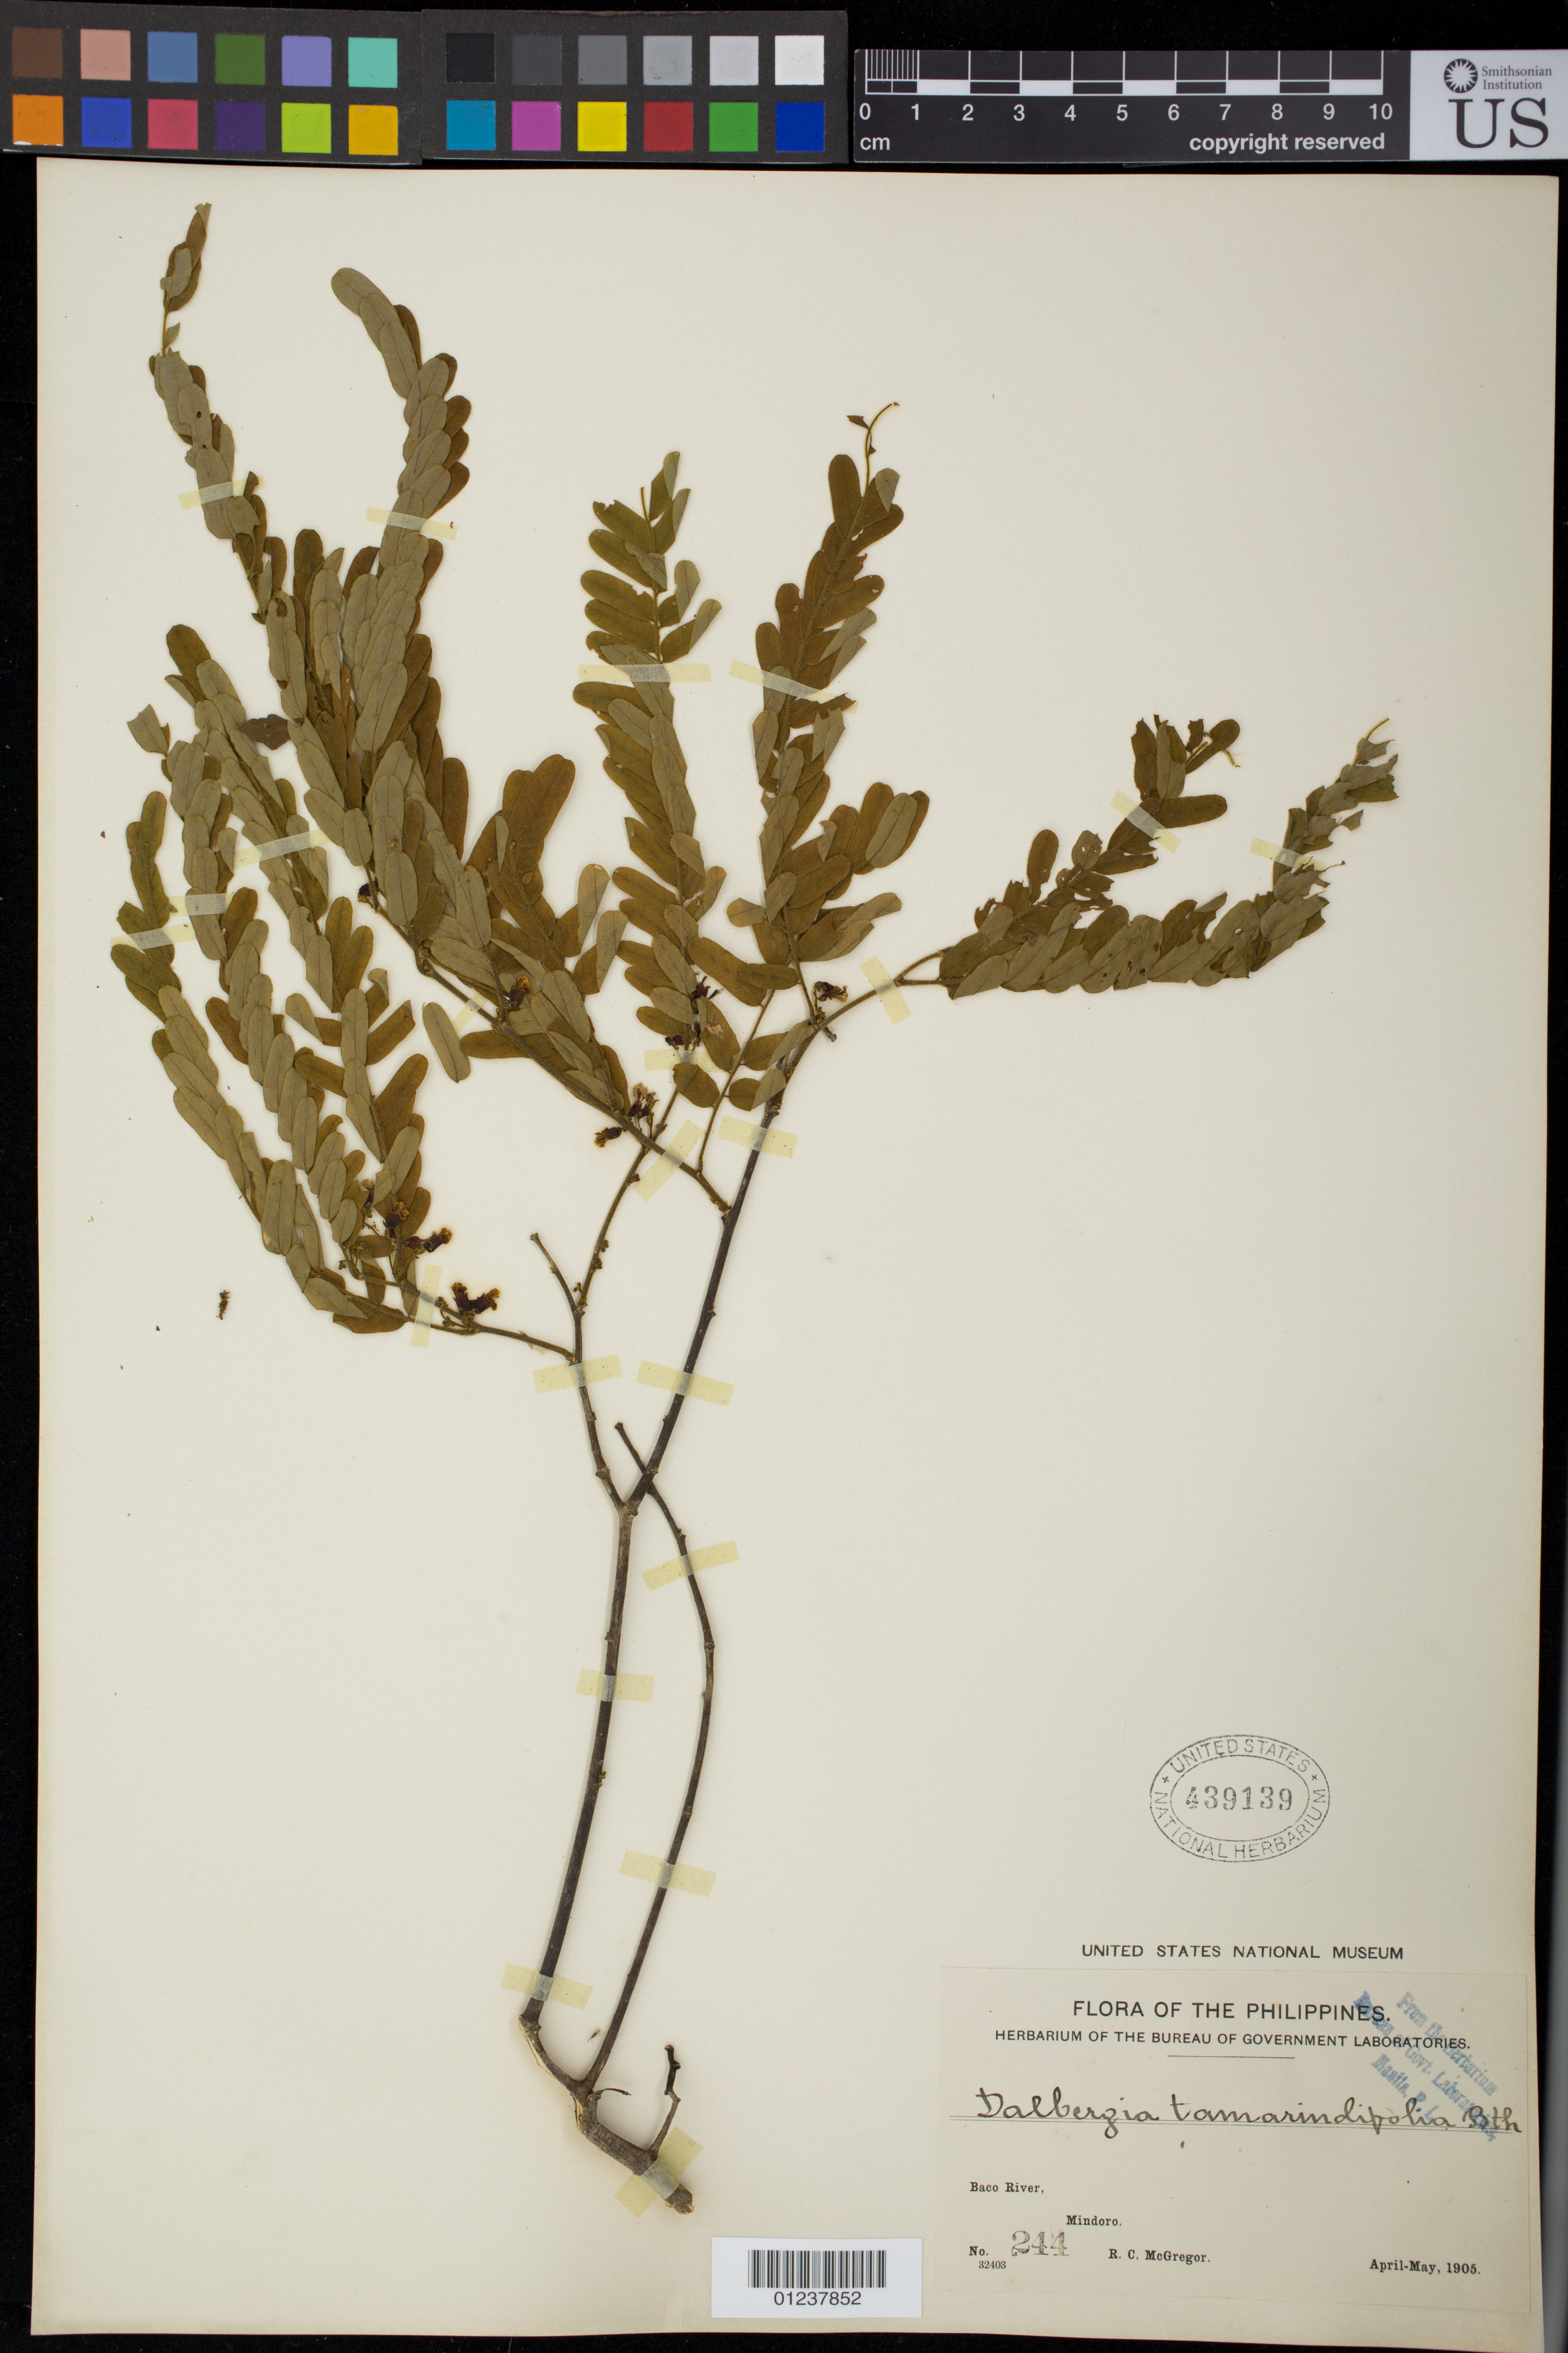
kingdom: Plantae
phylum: Tracheophyta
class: Magnoliopsida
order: Fabales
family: Fabaceae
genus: Dalbergia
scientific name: Dalbergia pinnata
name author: (Lour.) Prain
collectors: R. C. McGregor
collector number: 244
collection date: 1905-04/1905-05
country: Philippines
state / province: Mimaropa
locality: Baco River, Mindoro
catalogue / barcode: US 439139